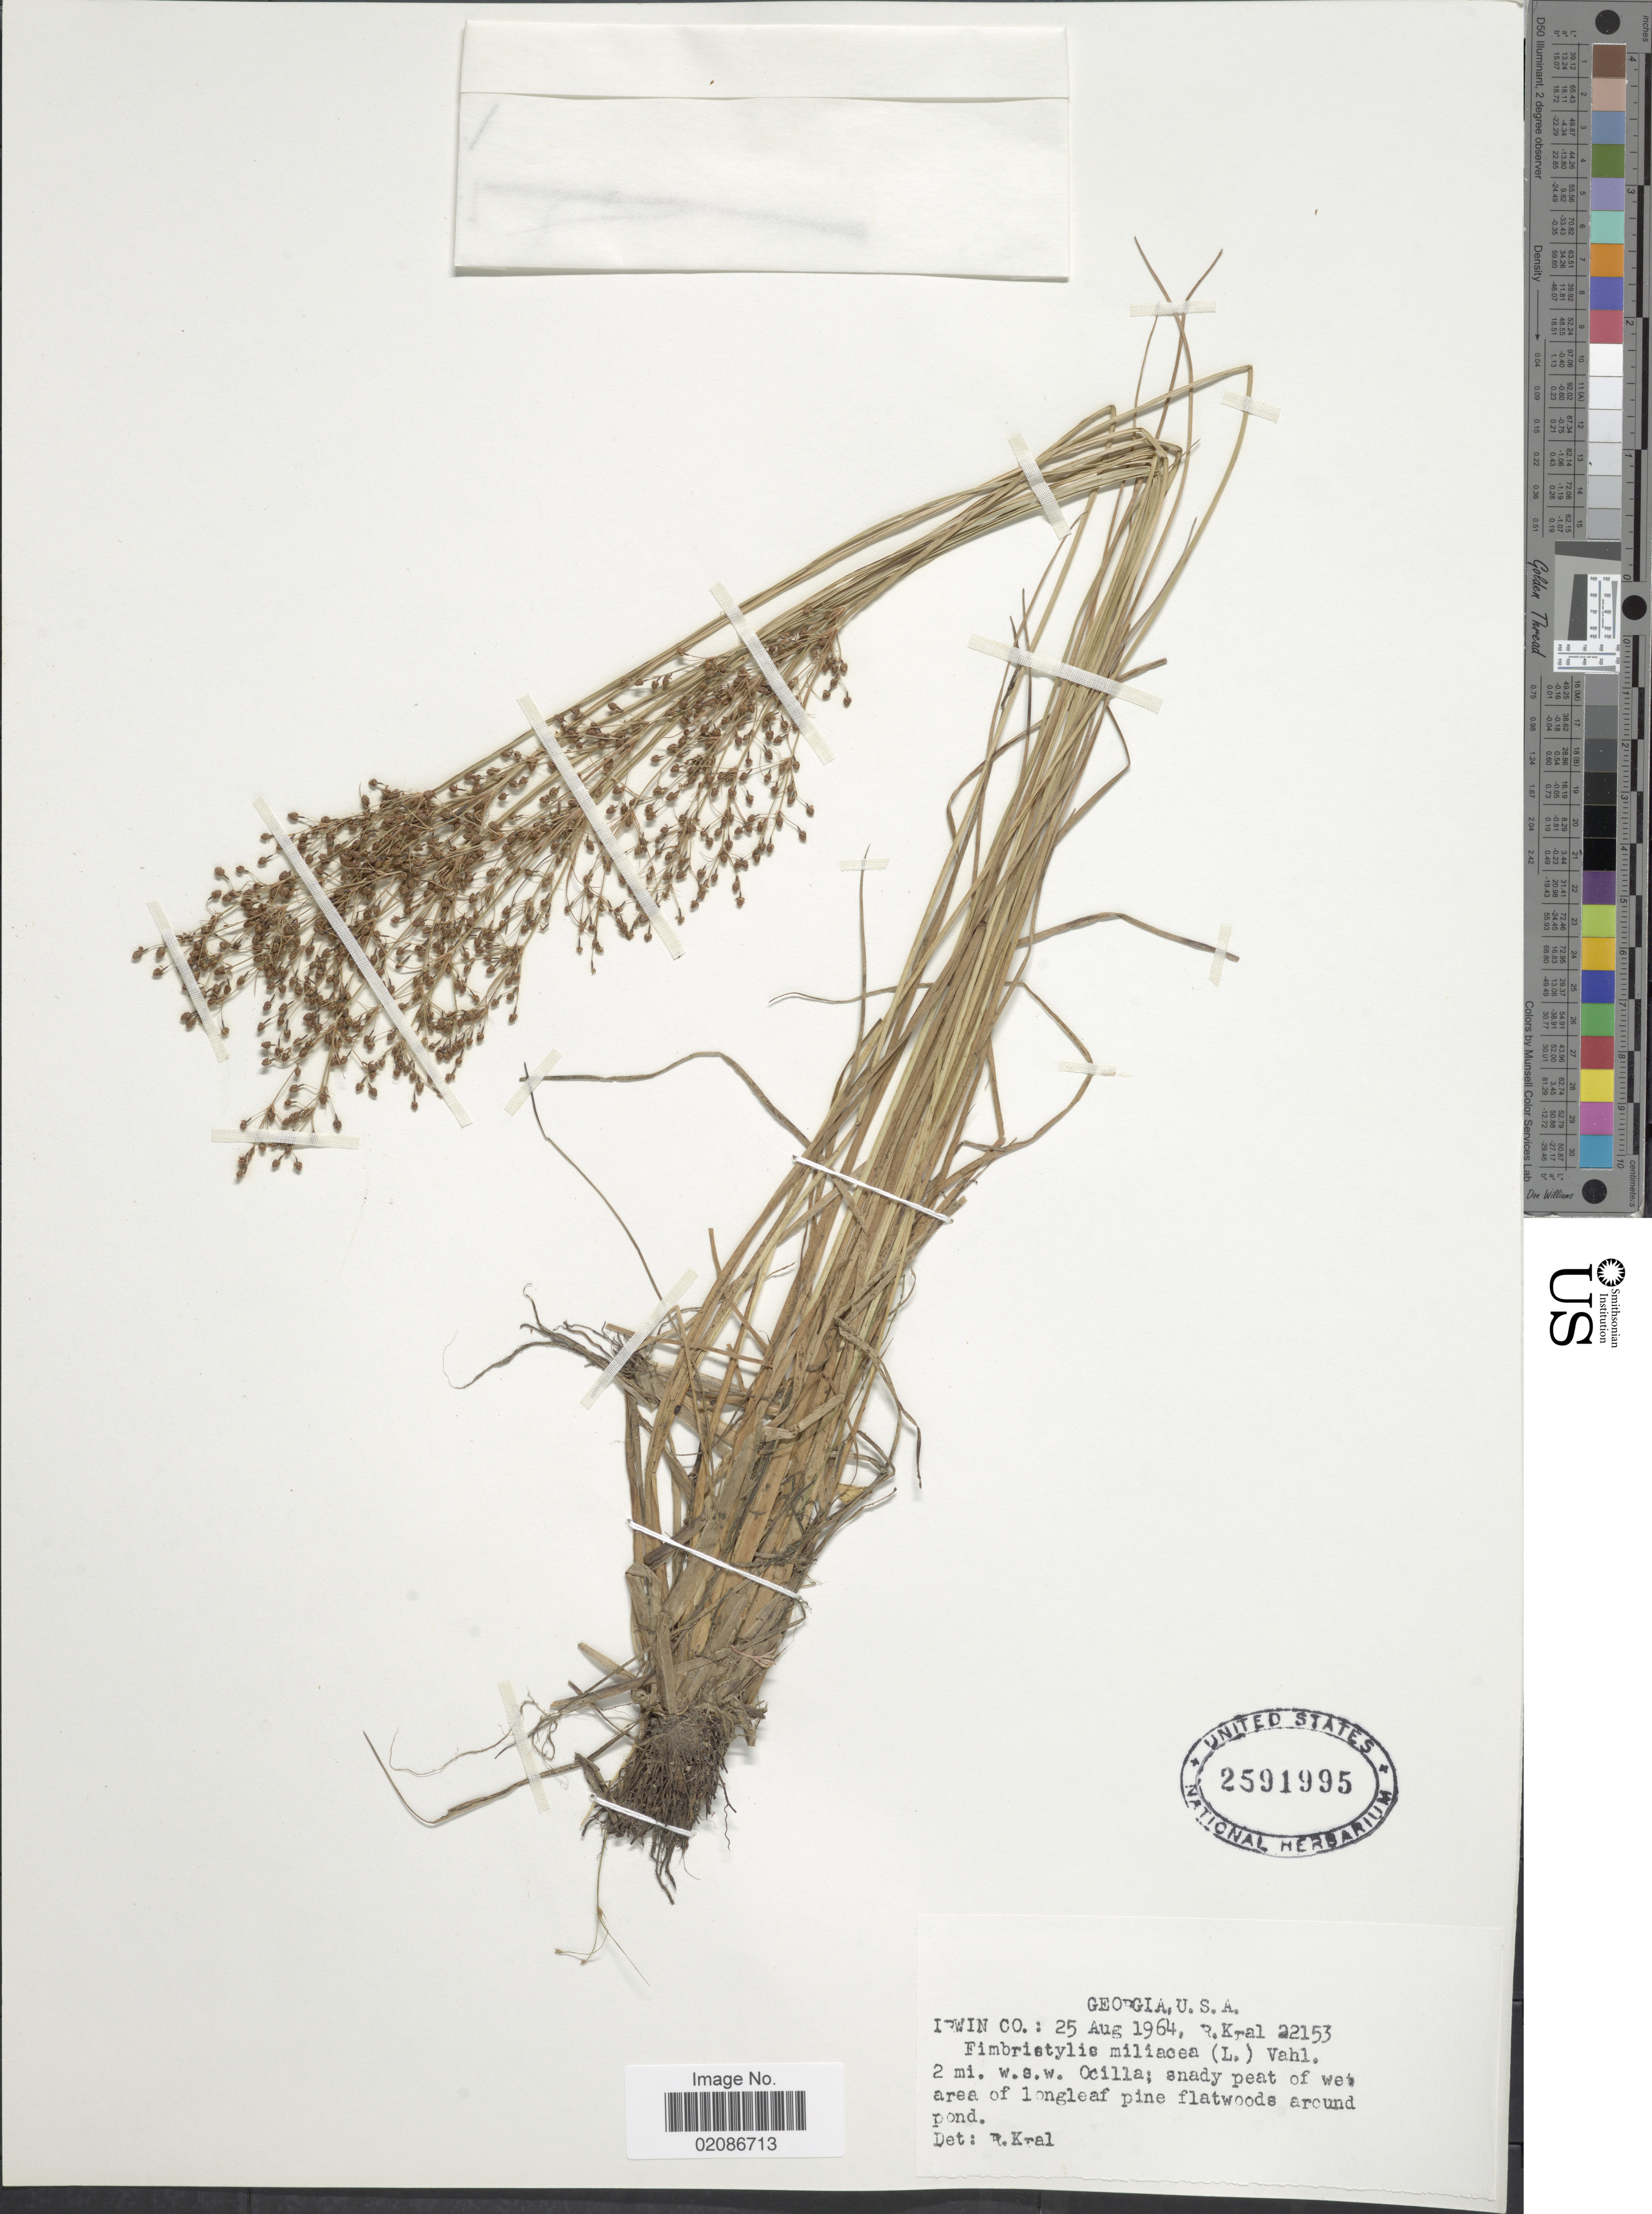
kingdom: Plantae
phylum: Tracheophyta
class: Liliopsida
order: Poales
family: Cyperaceae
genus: Fimbristylis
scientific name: Fimbristylis littoralis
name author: Gaudich.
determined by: Strong, M. T., (US), Smithsonian Institution - National Museum of Natural History (UNITED STATES)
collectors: R. Kral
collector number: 22153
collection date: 1964-08-25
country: United States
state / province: Georgia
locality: U.S.A. Irwin Co.: 2 mi. w.s.w. Ocilla; snady peat of wet area of longleaf pine flatwoods around pond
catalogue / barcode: US 2591995